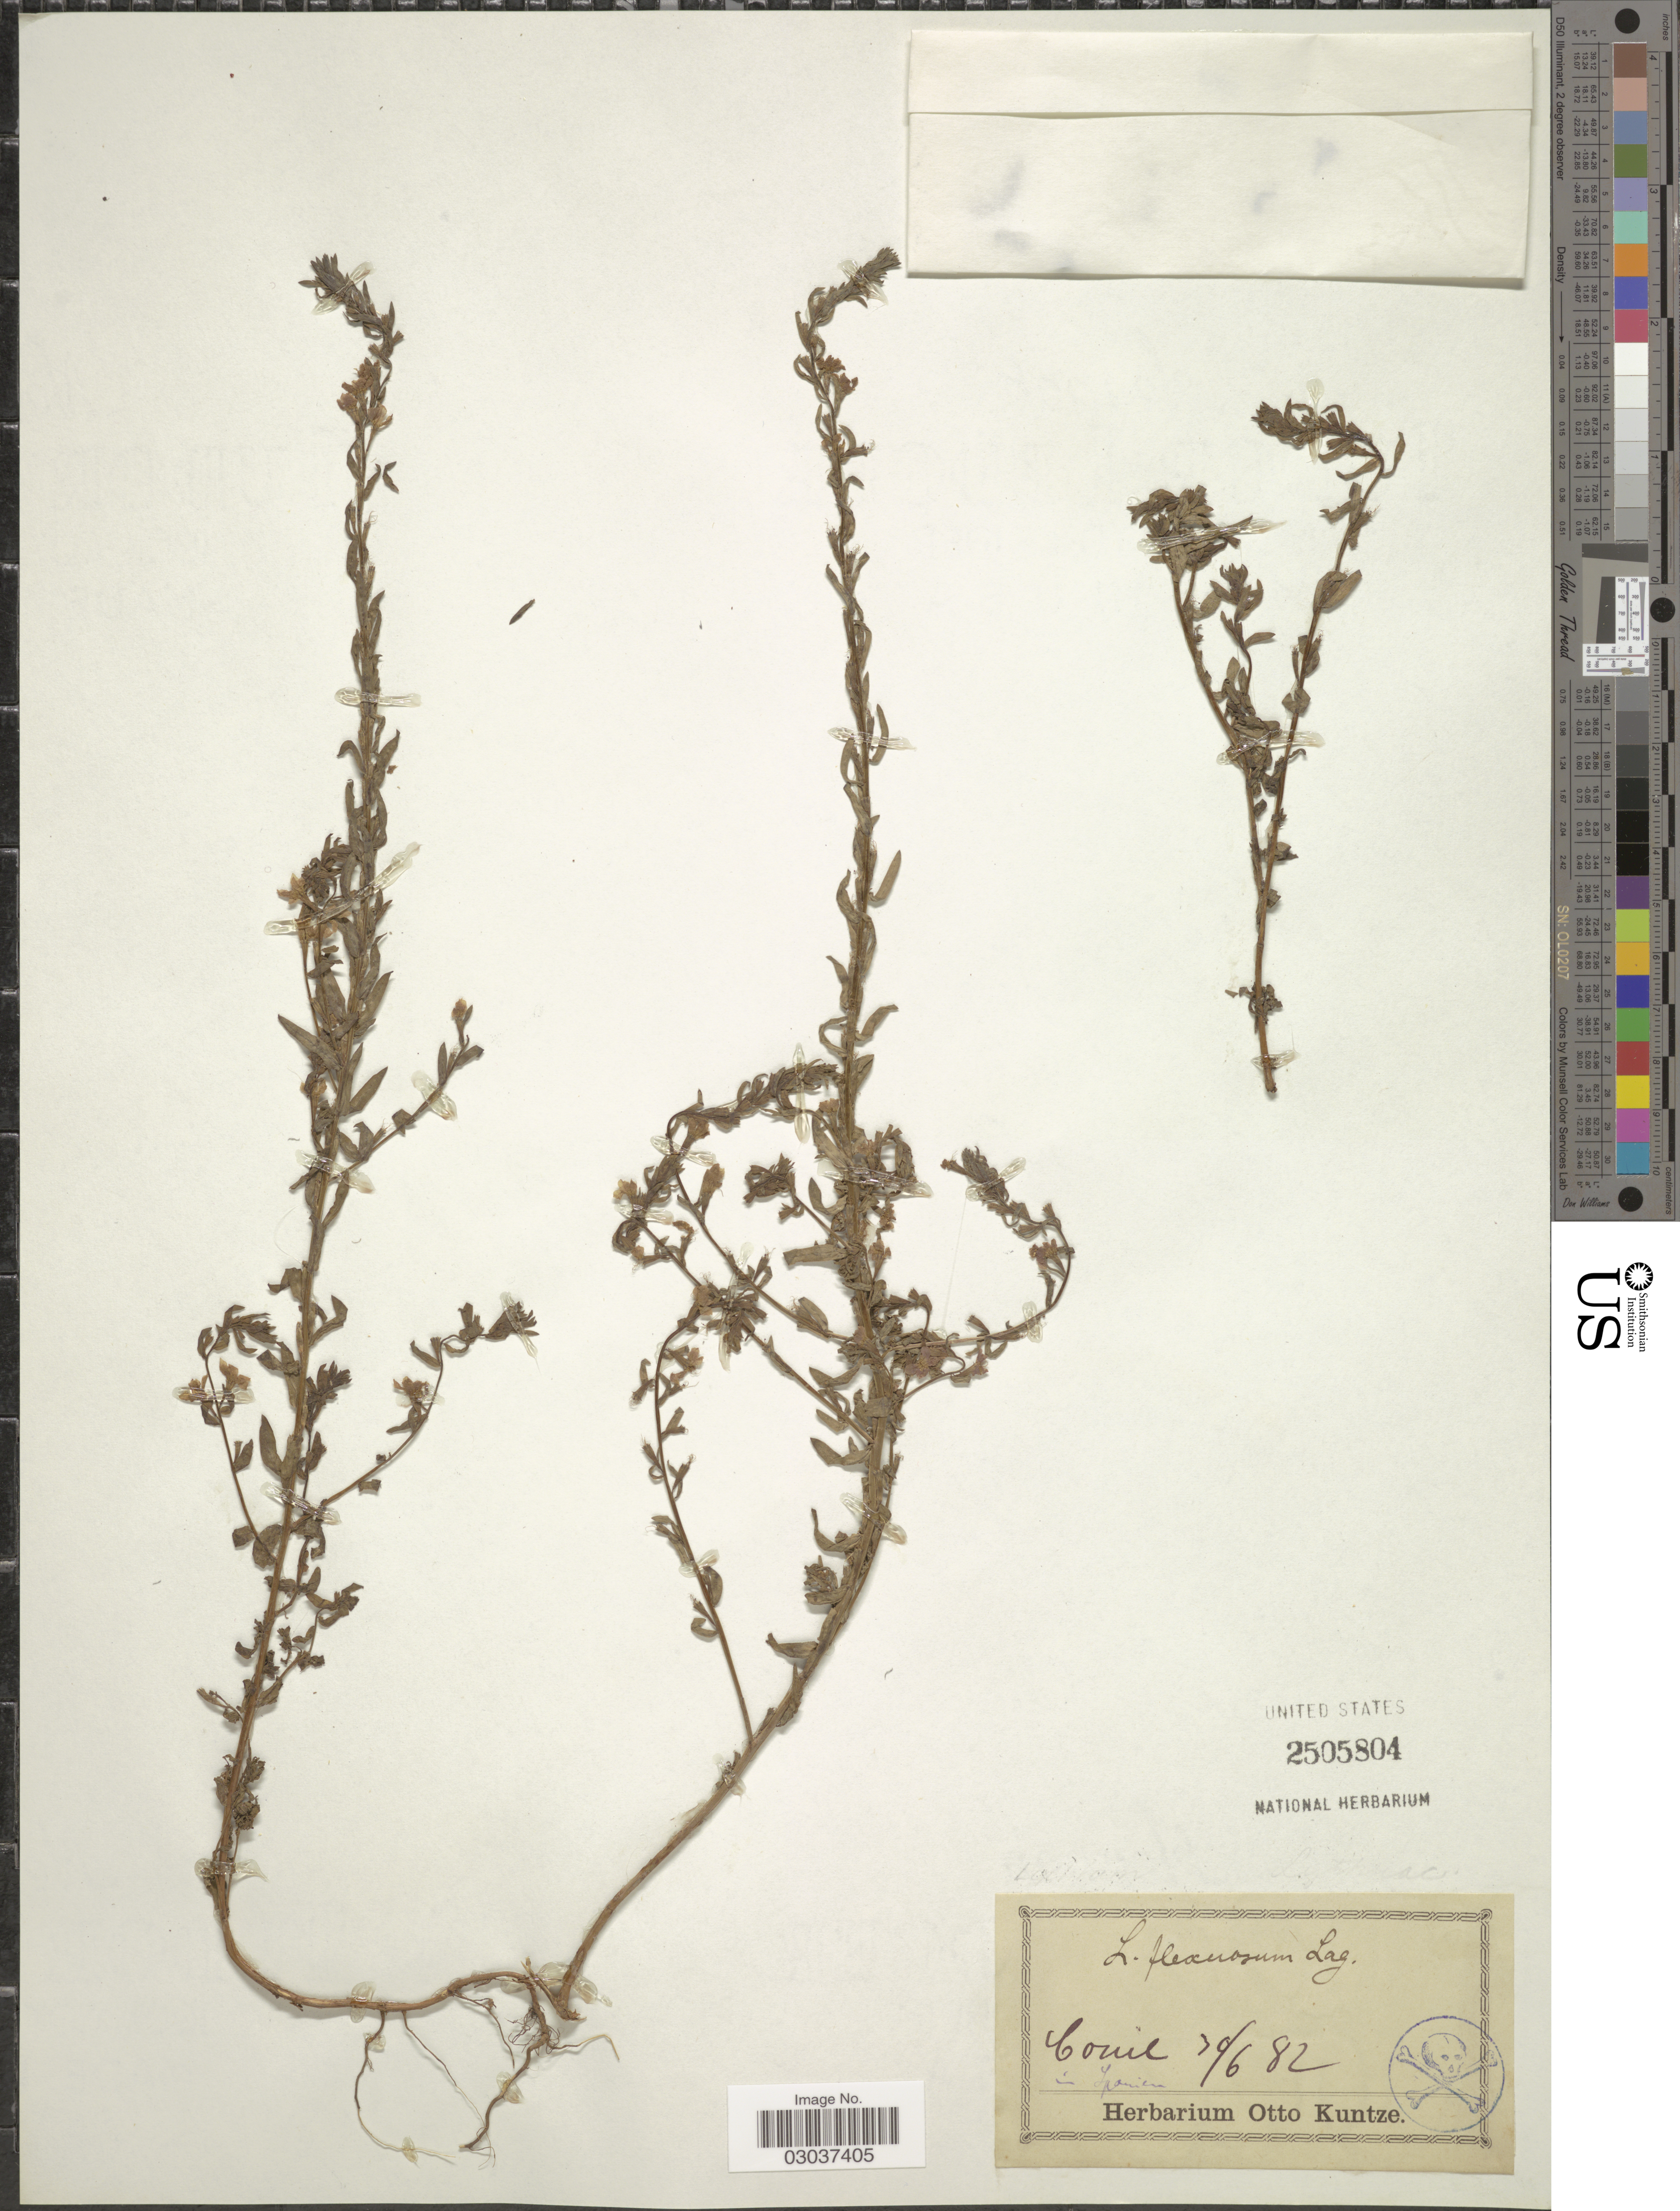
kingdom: Plantae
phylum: Tracheophyta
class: Magnoliopsida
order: Myrtales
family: Lythraceae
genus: Lythrum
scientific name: Lythrum flexuosum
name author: Lag.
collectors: ex herb. Otto Kuntze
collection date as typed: Transcribed d/m/y: 30/6/82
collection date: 1882-06-30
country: Spain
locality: Conil. [interpreted]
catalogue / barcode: US 2505804